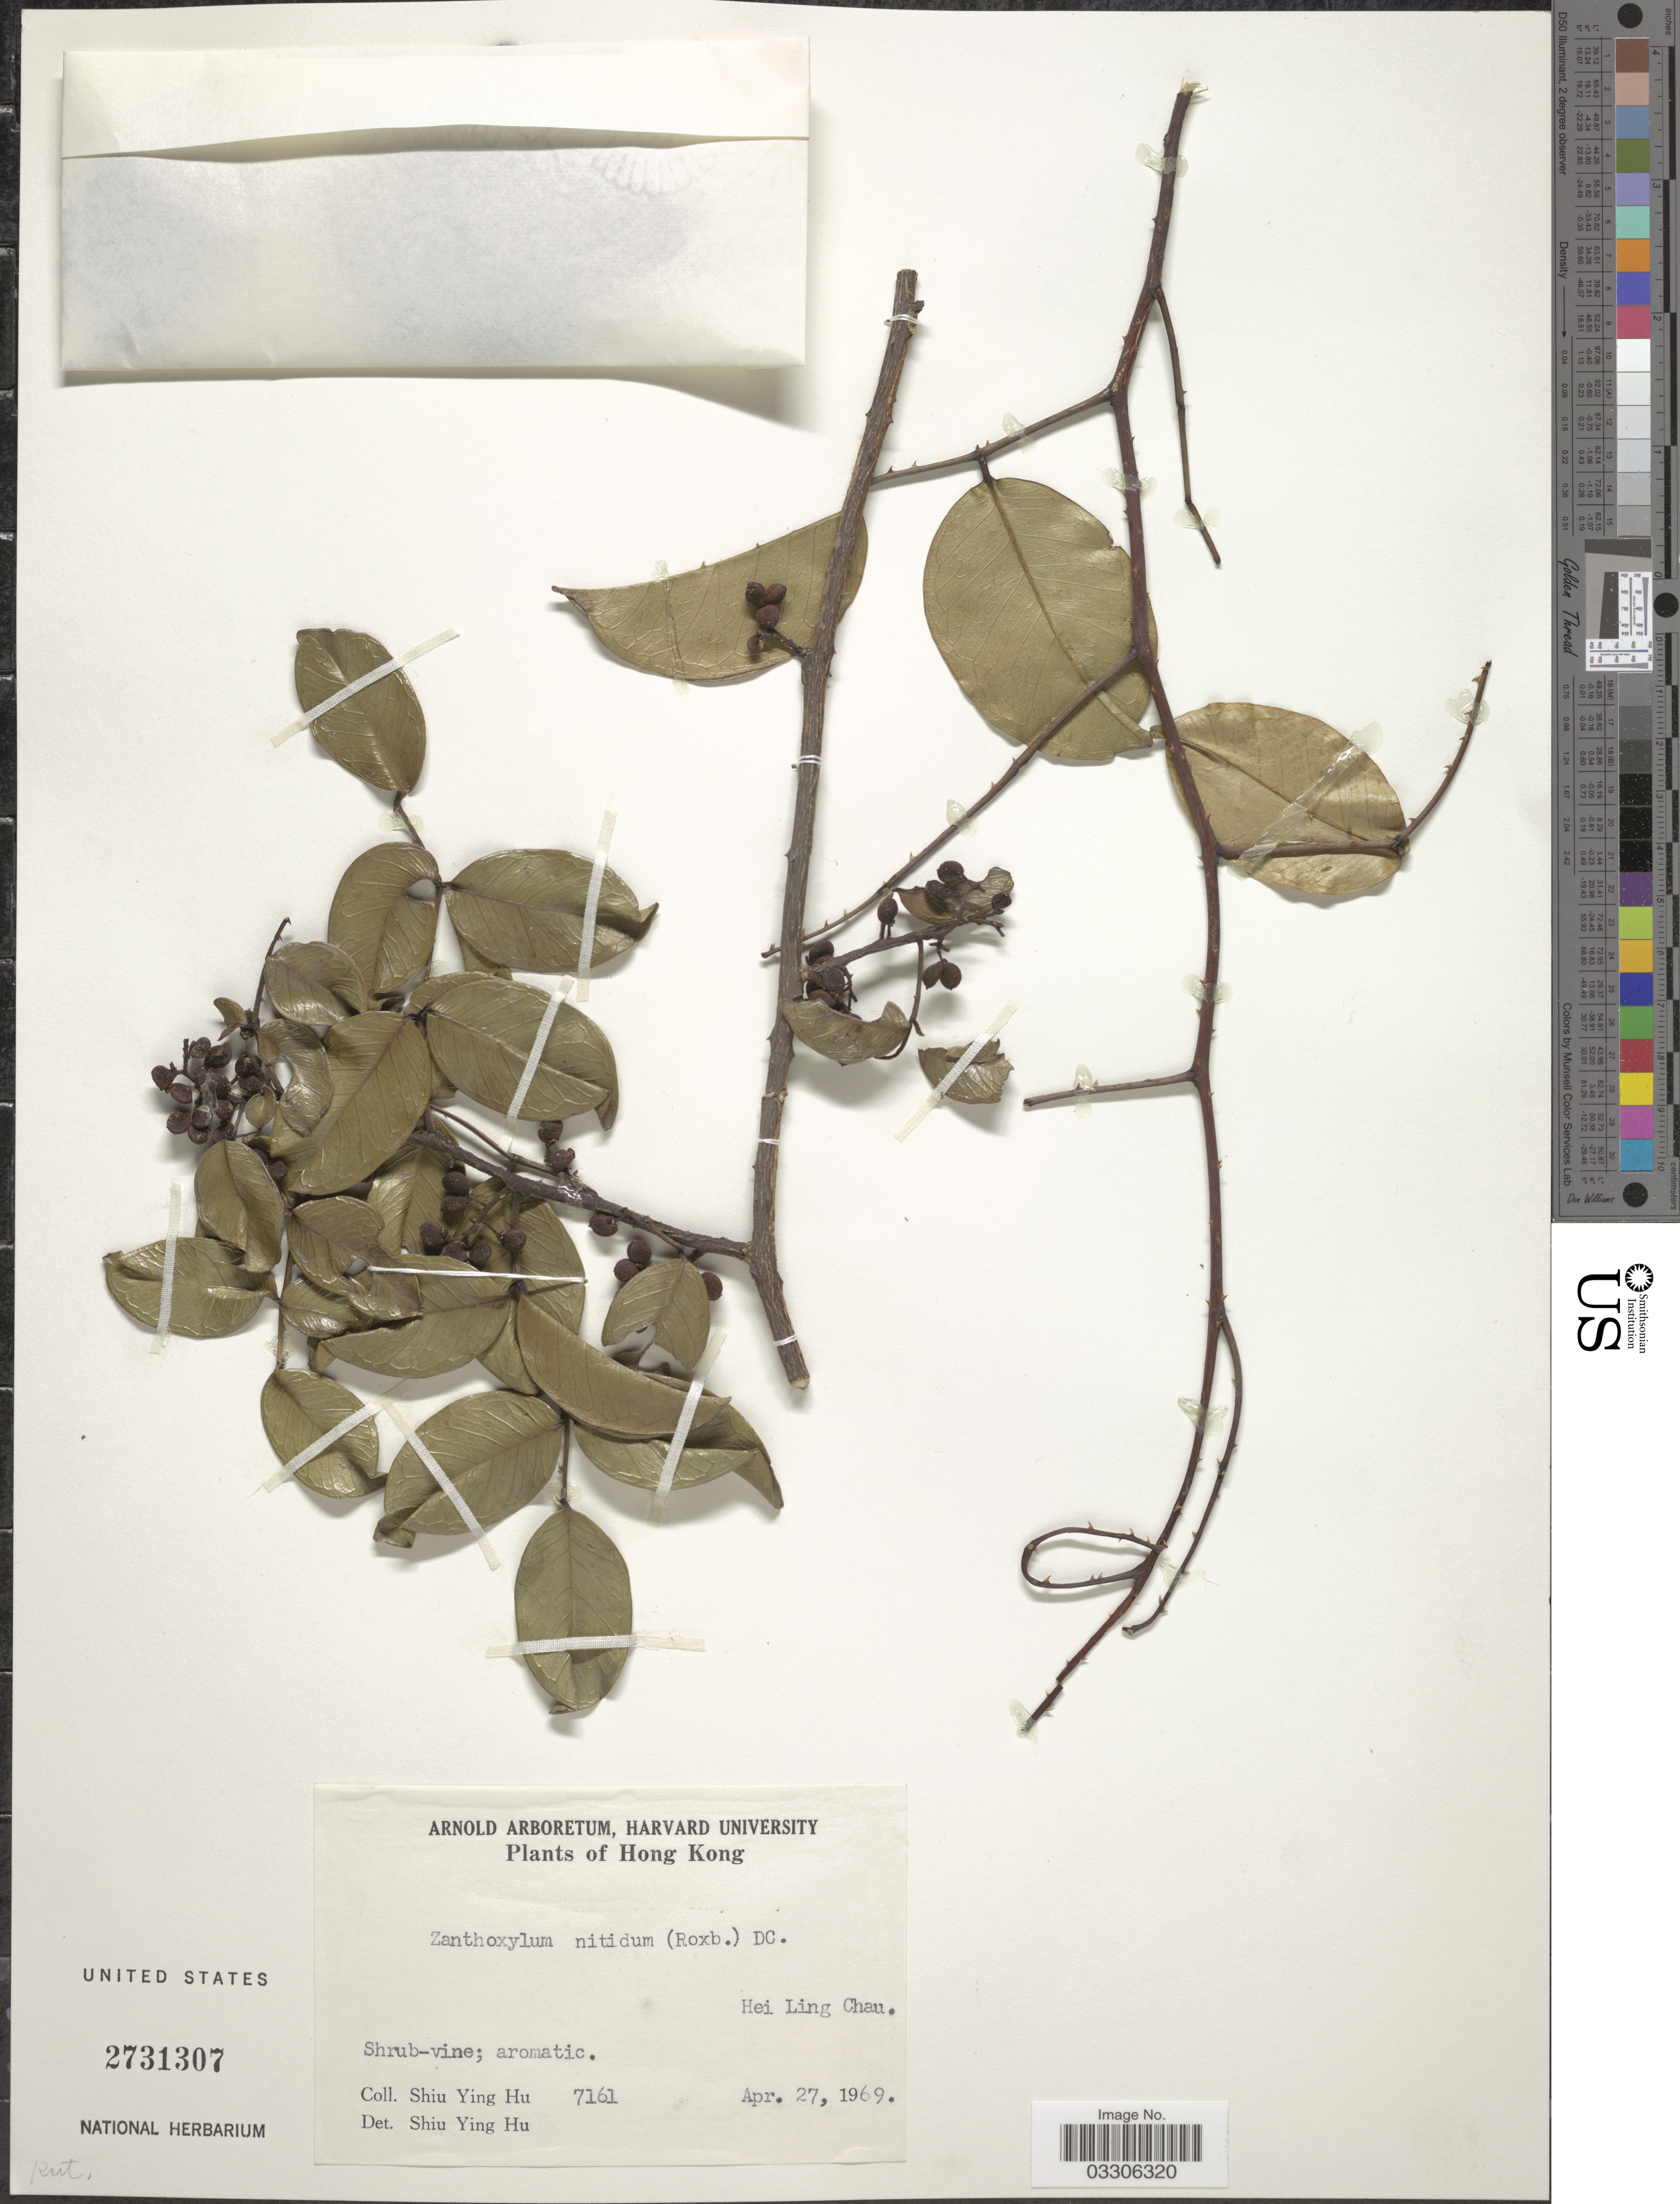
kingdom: Plantae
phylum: Tracheophyta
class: Magnoliopsida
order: Sapindales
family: Rutaceae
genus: Zanthoxylum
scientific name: Zanthoxylum nitidum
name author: Bunge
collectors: S. Y. Hu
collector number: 7161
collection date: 1969-04-27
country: China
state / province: Hong Kong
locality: Hei Ling Chau.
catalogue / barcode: US 2731307